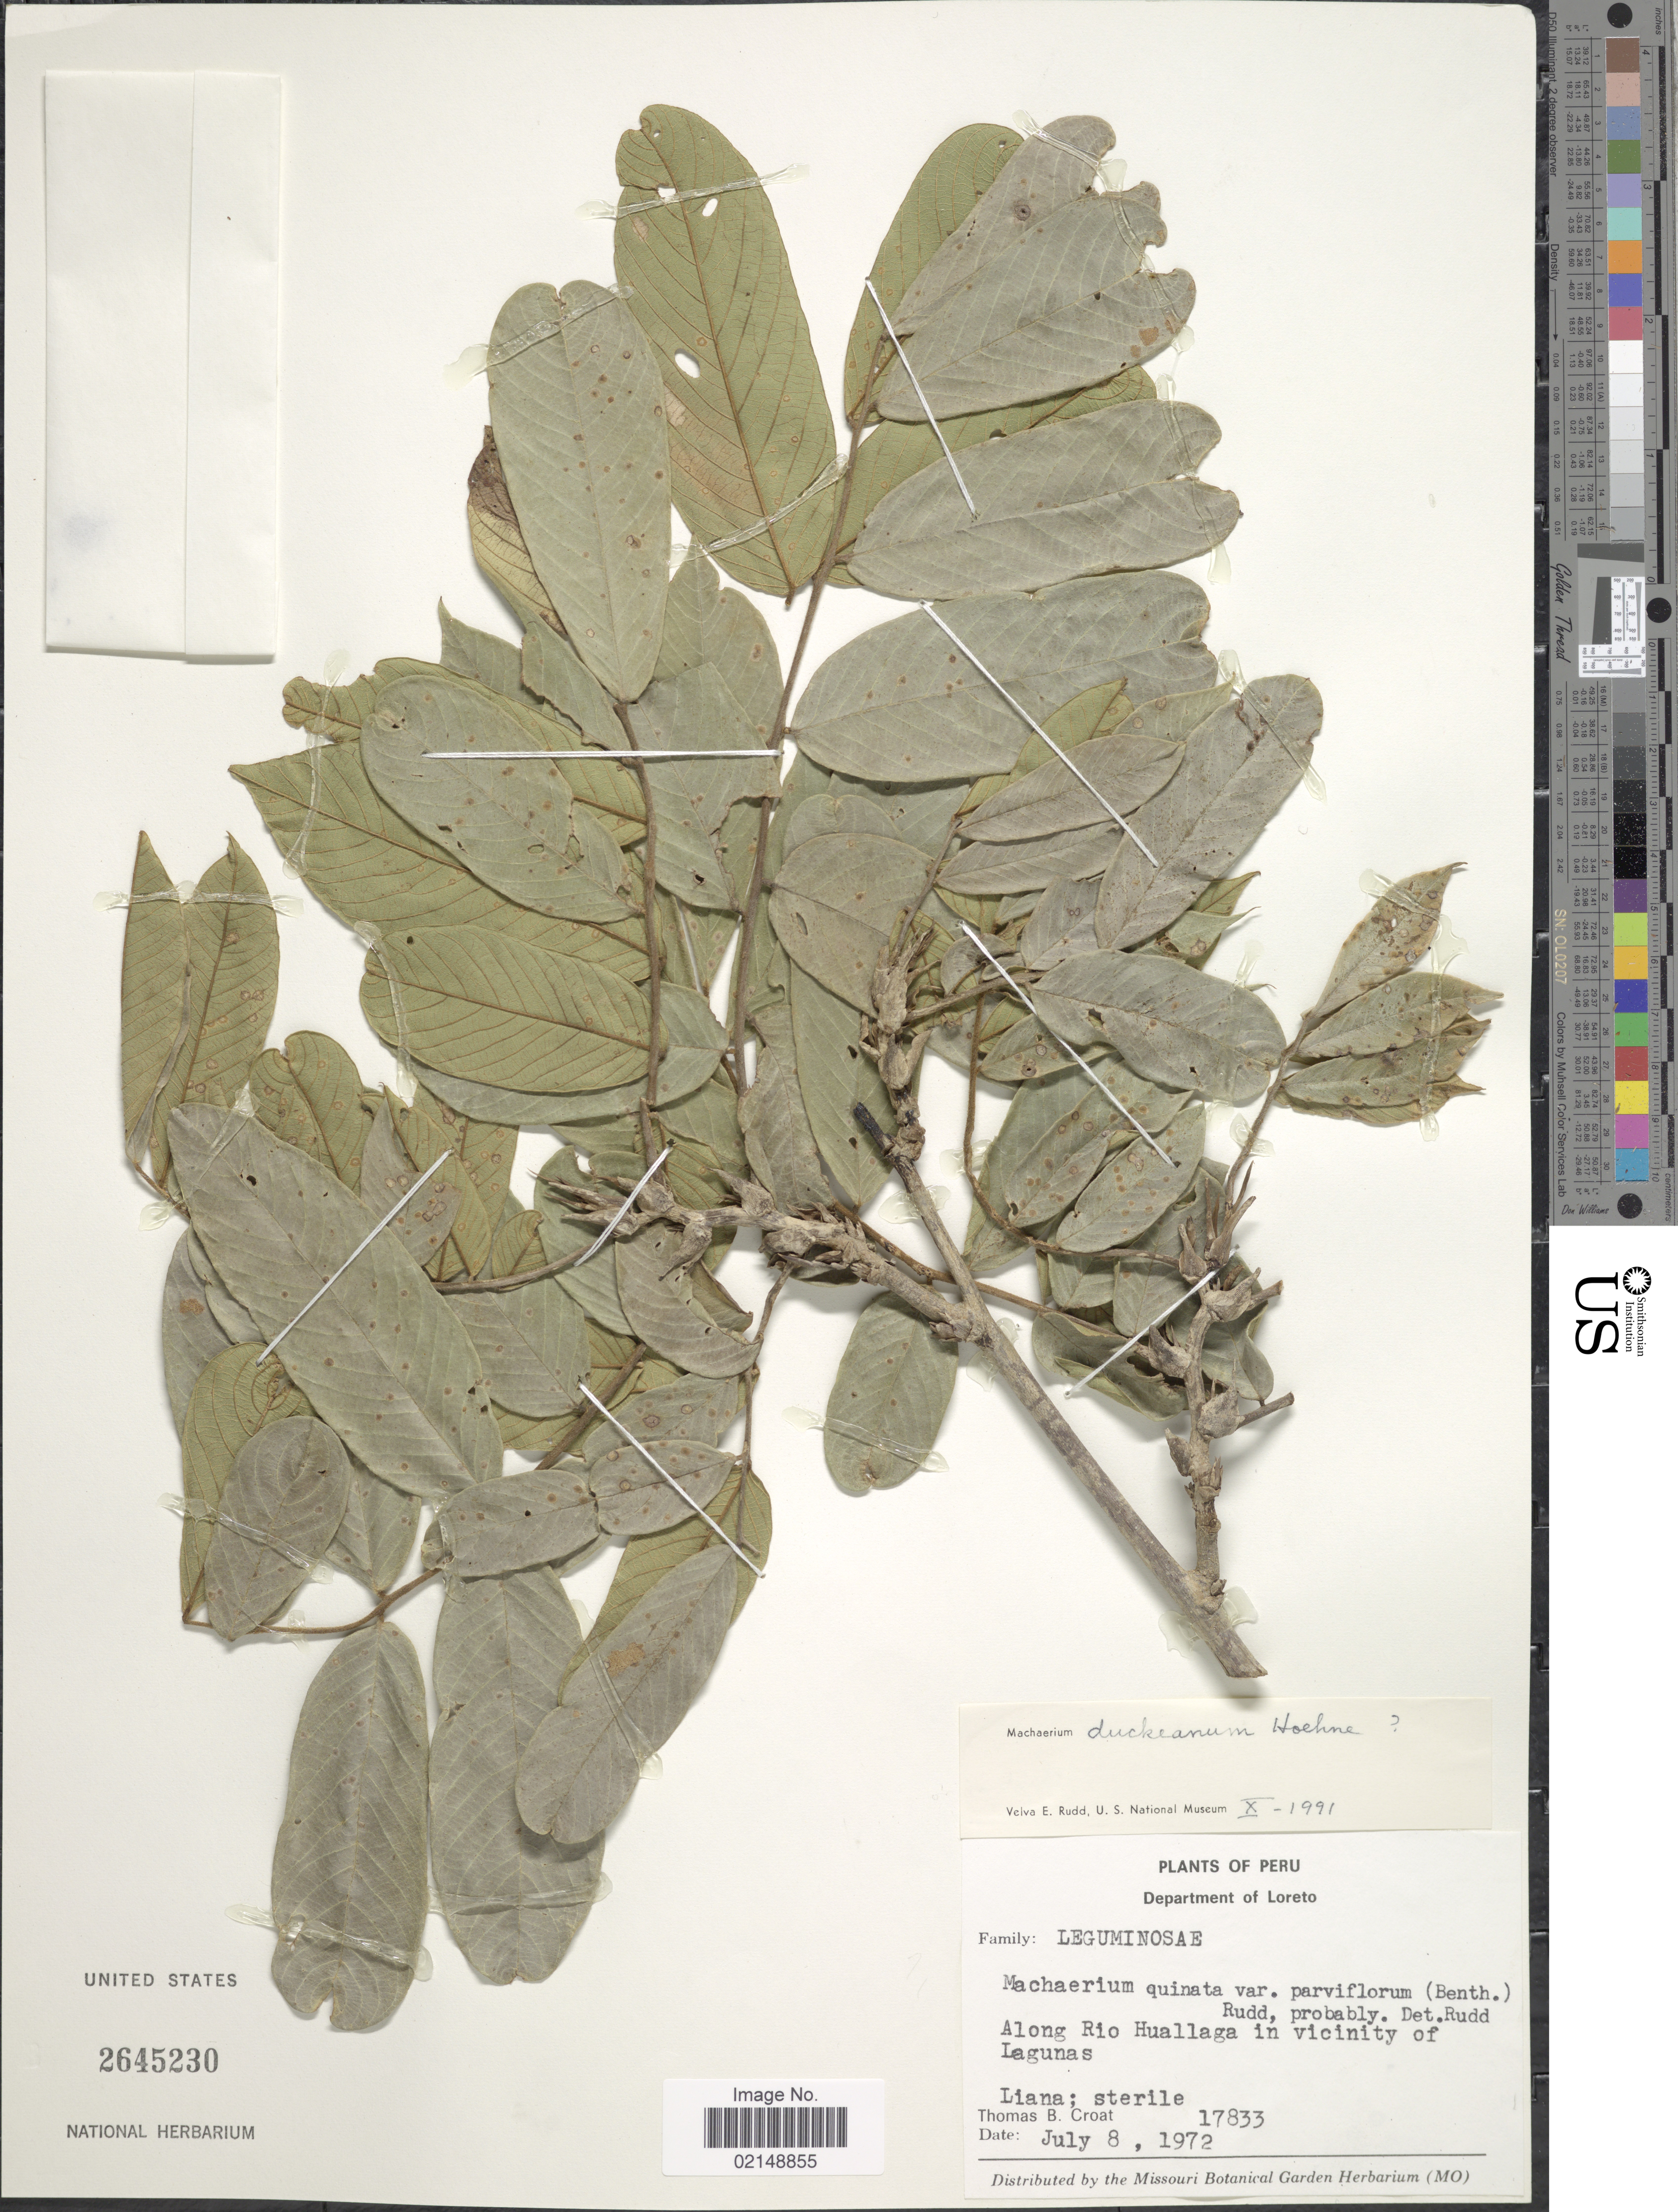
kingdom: Plantae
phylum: Tracheophyta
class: Magnoliopsida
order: Fabales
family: Fabaceae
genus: Machaerium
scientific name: Machaerium duckeanum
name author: Hoehne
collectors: T. B. Croat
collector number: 17833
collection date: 1972-07-08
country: Peru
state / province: Loreto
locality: Along Rio Huallaga in vicinity of Lagunas.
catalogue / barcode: US 2645230